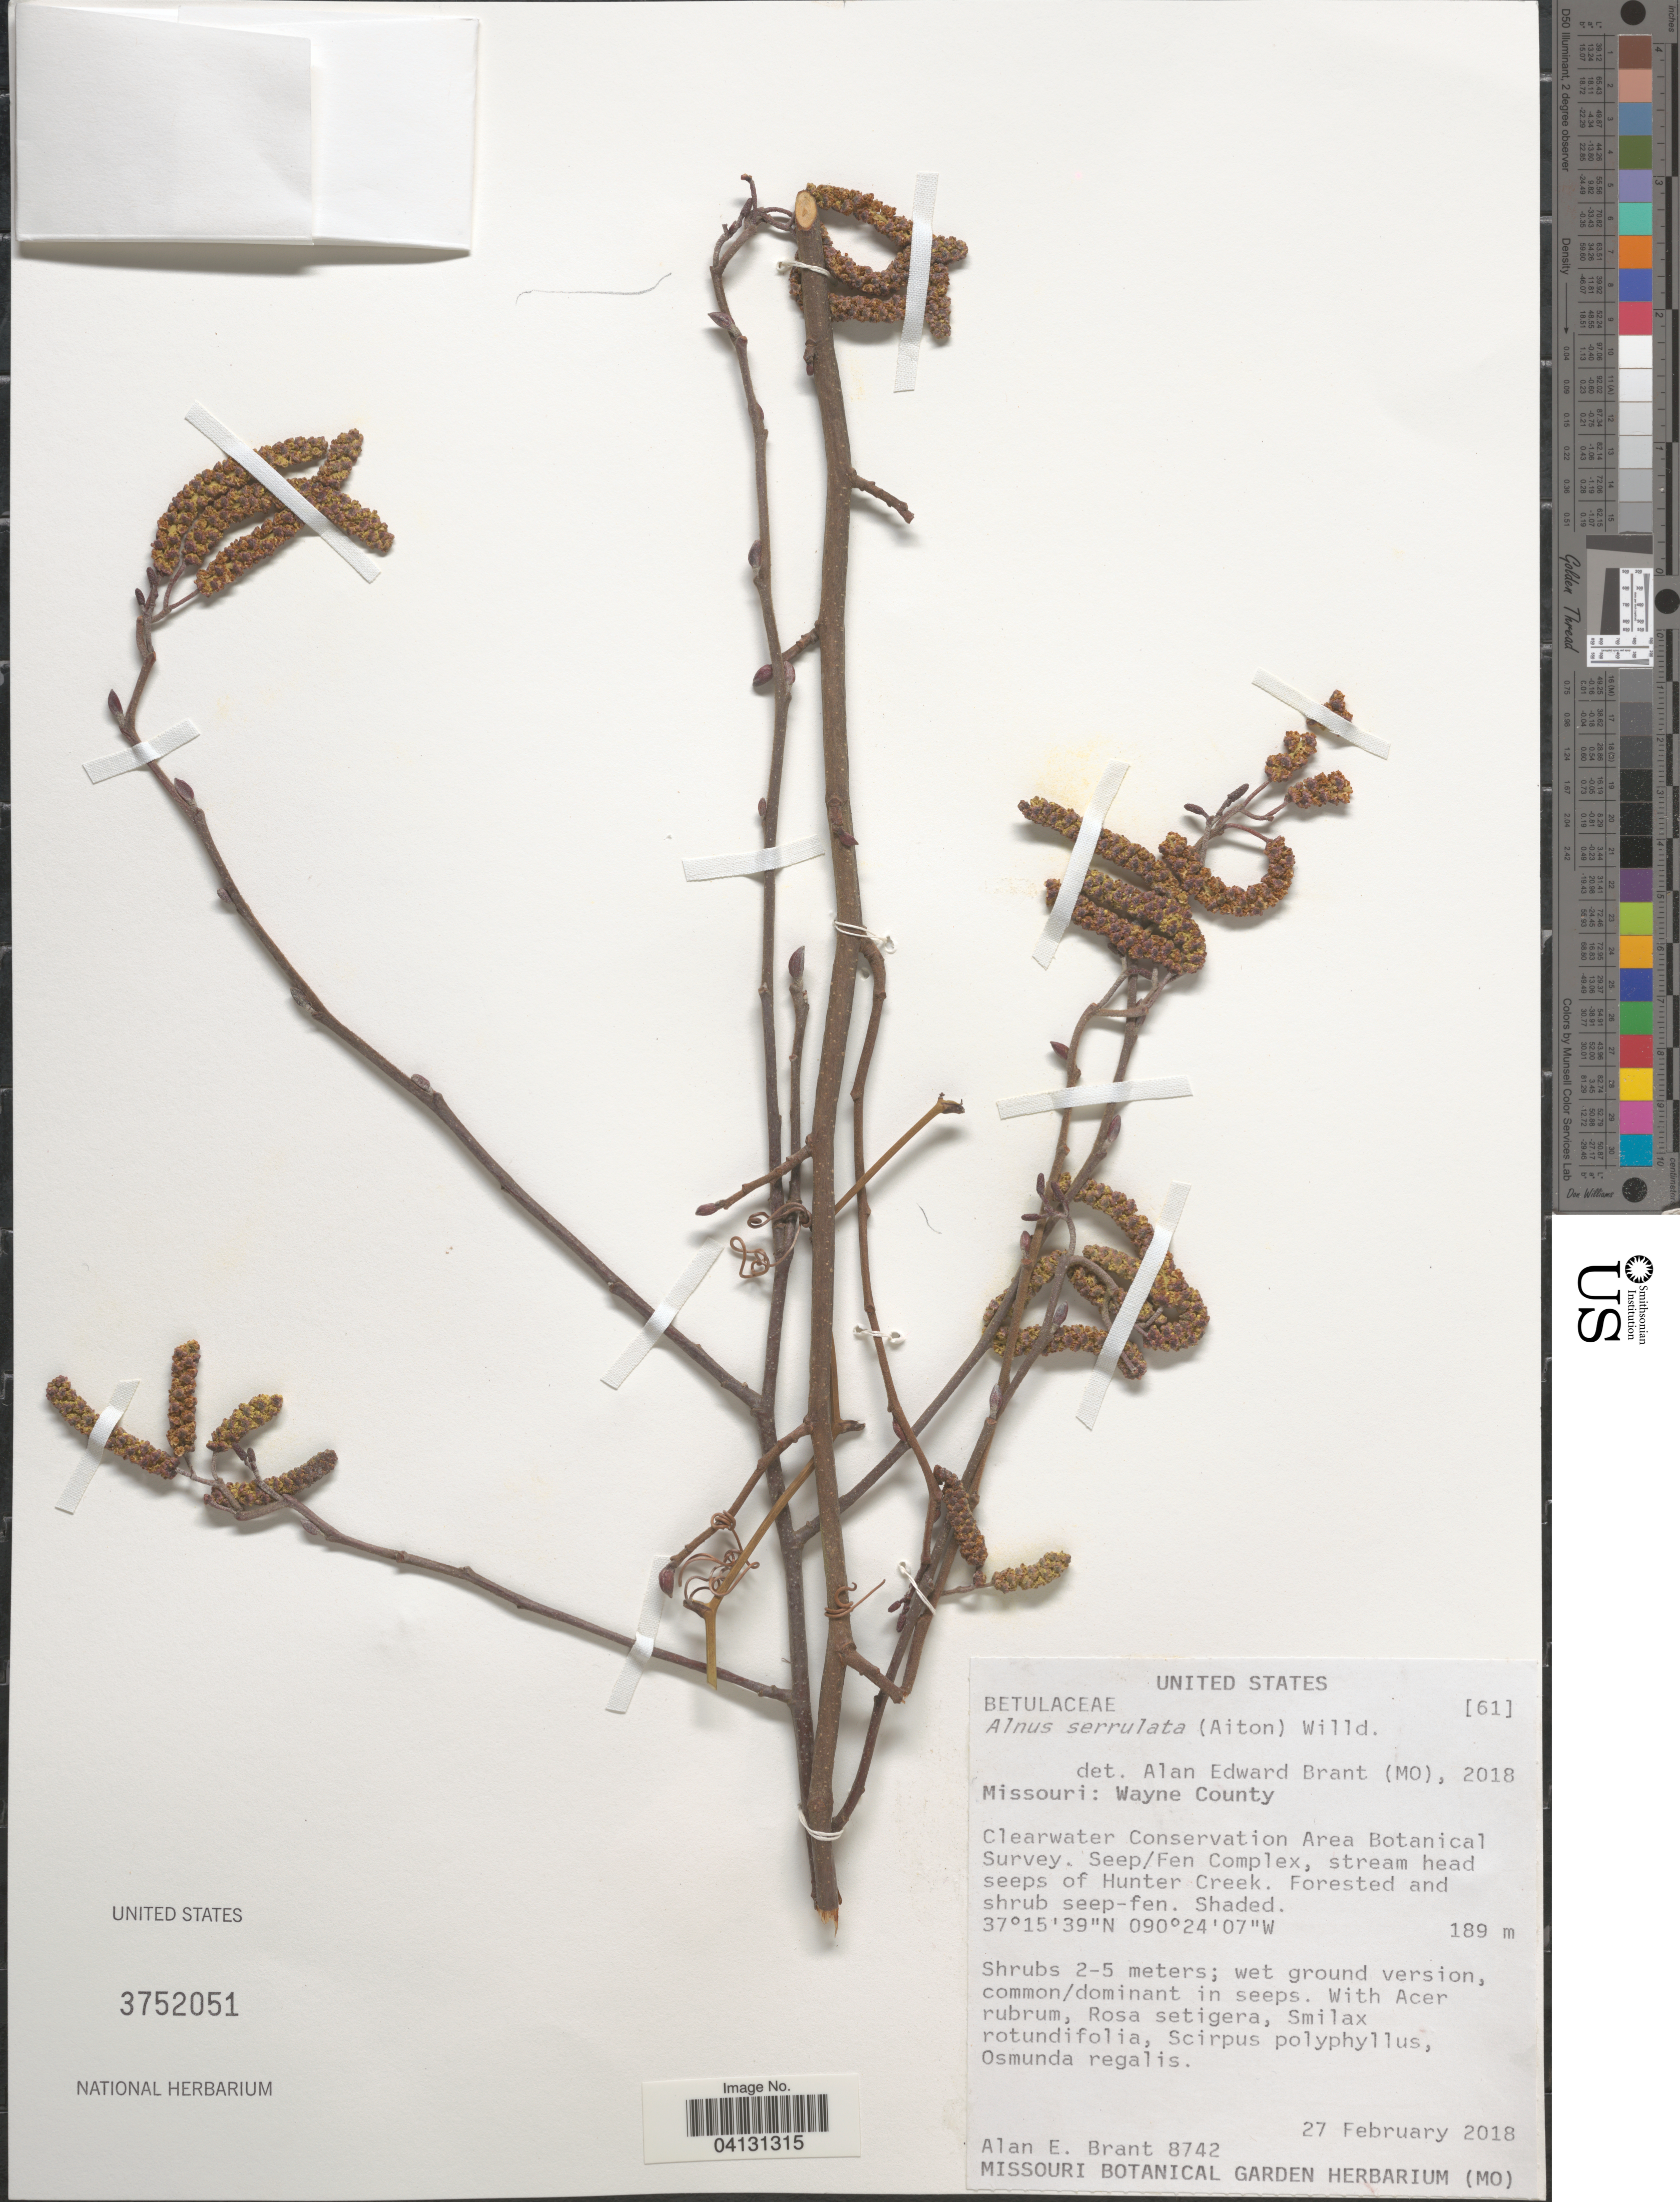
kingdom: Plantae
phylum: Tracheophyta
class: Magnoliopsida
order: Fagales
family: Betulaceae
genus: Alnus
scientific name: Alnus serrulata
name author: (Aiton) Willd.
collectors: A. Brant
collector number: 8742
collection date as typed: Transcribed d/m/y: 27/2/2018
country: United States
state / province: Missouri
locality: Wayne County. Clearwater Conservation Area Botanical Survey. Seep/Fen Complex, stream head seeps of Hunter Creek.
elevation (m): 189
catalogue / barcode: US 3752051